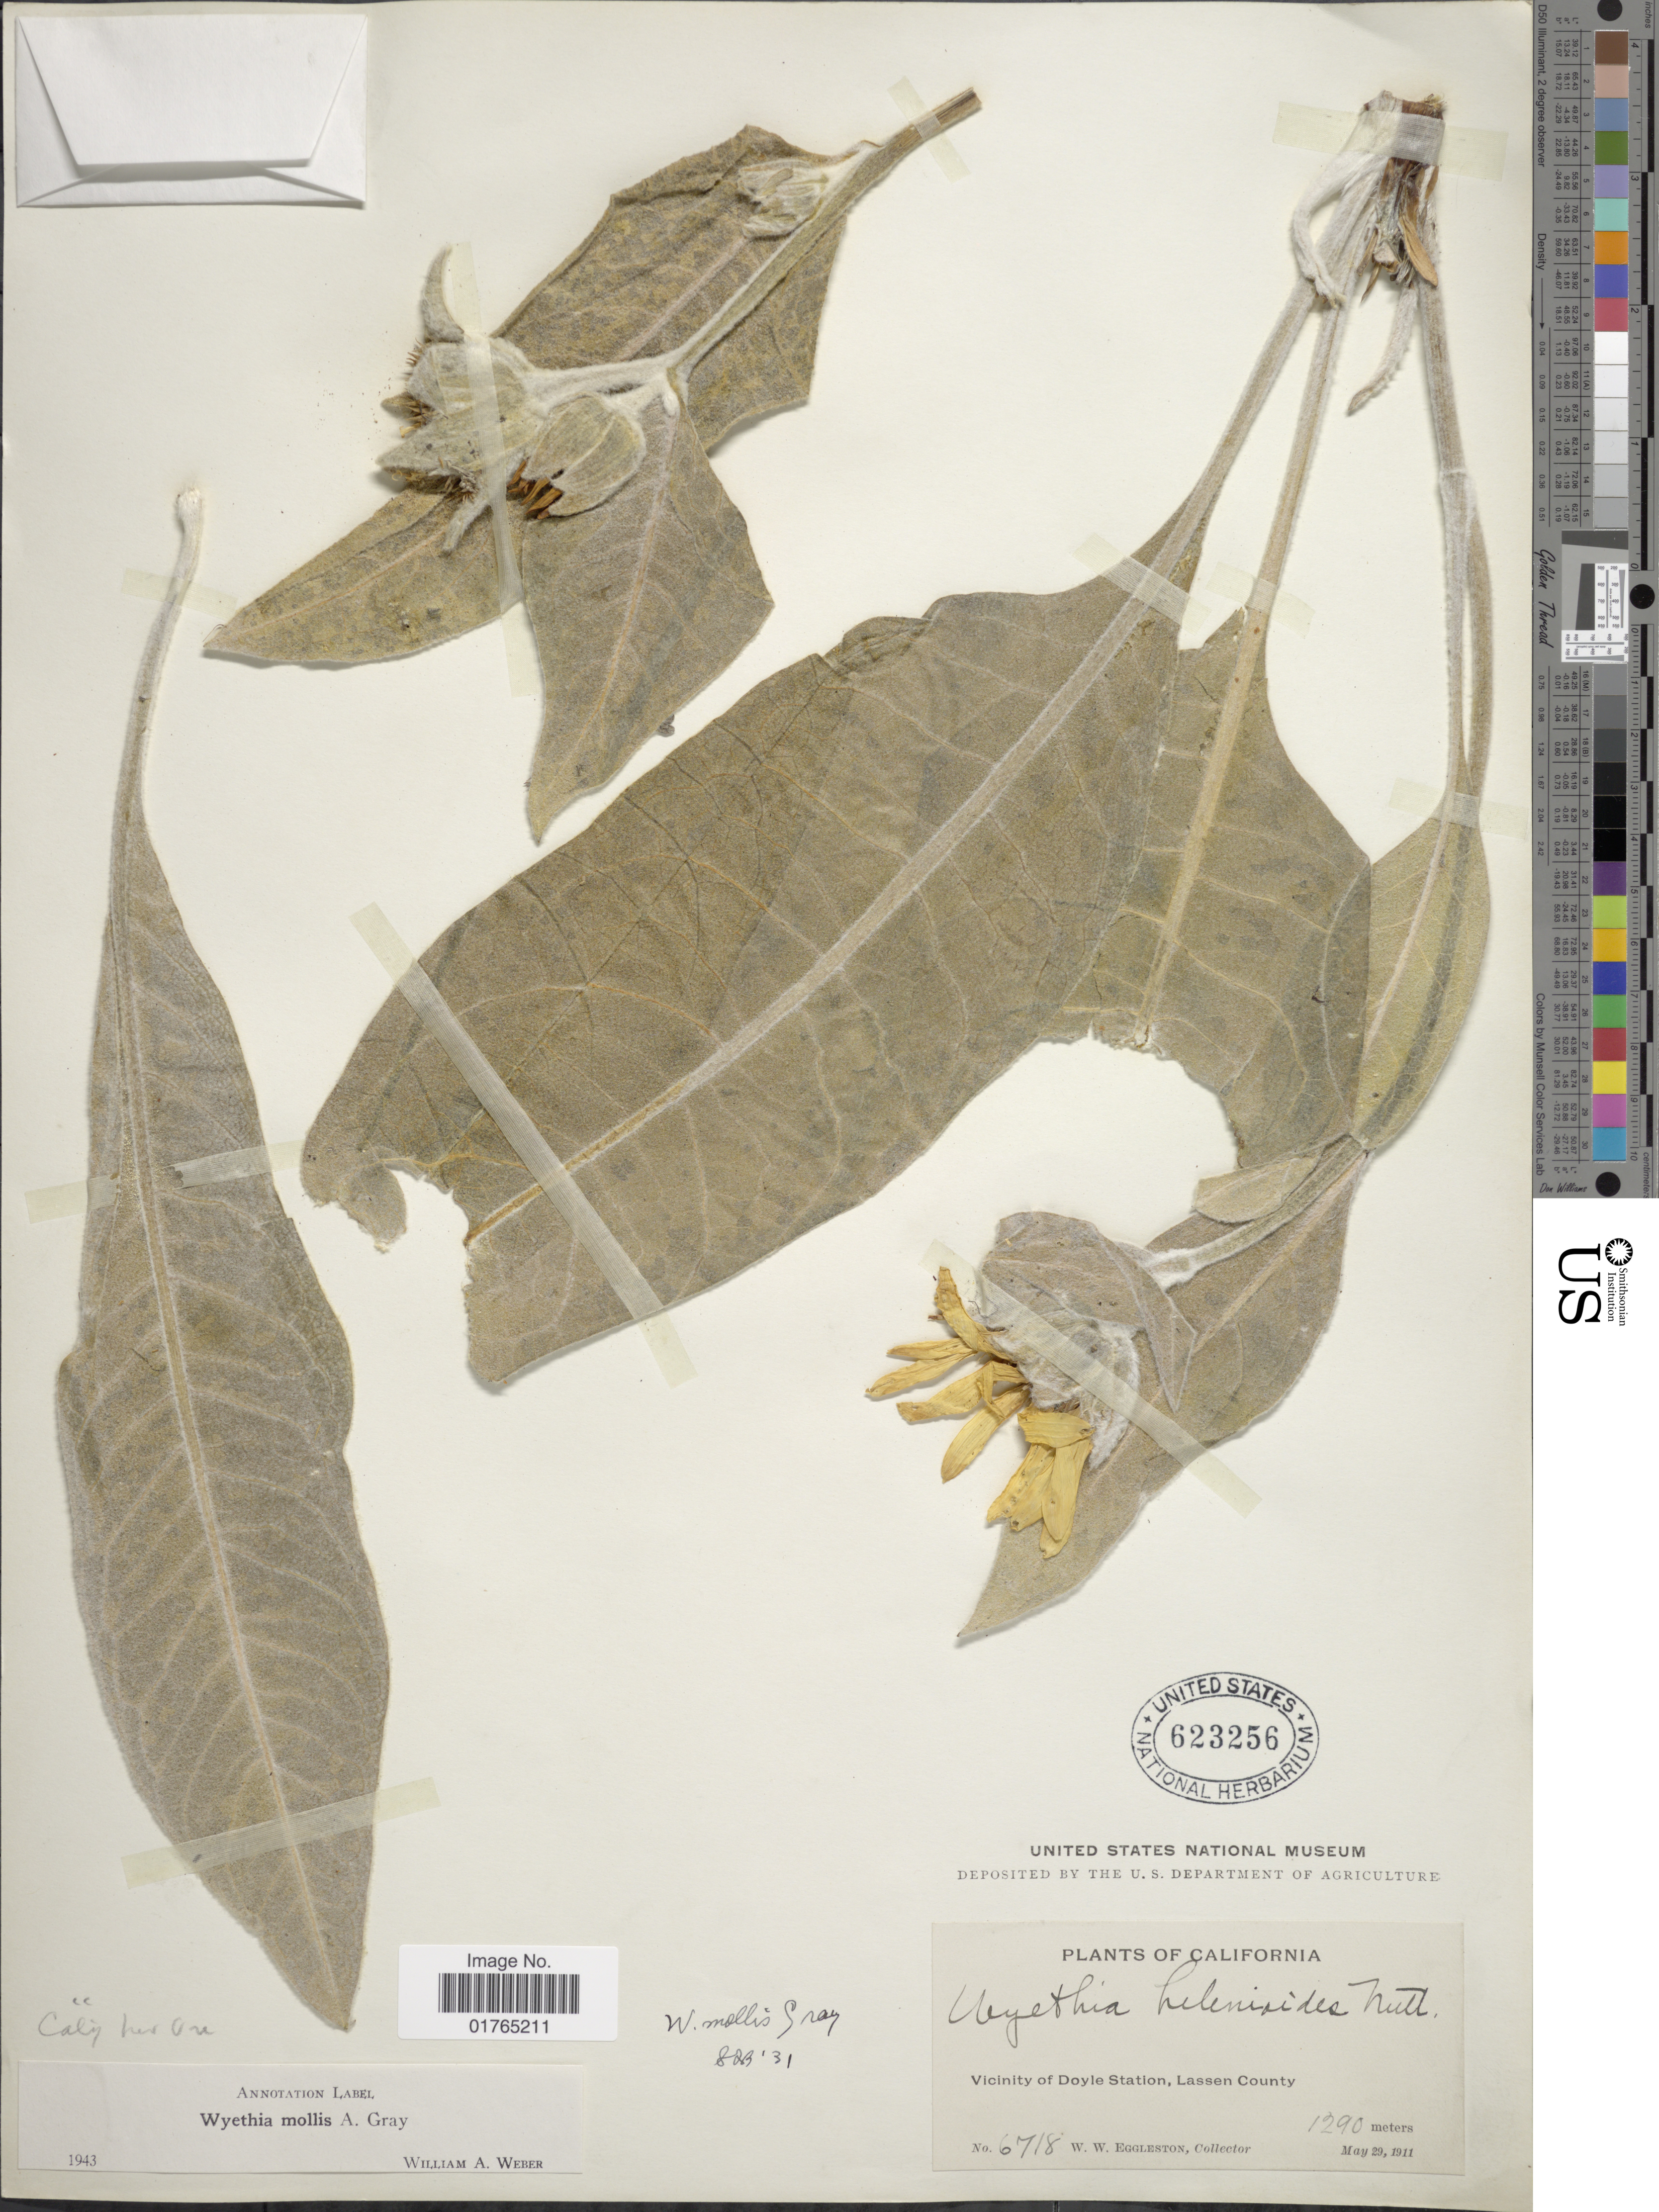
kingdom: Plantae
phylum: Tracheophyta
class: Magnoliopsida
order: Asterales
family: Asteraceae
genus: Wyethia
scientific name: Wyethia mollis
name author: A. Gray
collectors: W. W. Eggleston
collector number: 6718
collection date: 1911-05-29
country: United States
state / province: California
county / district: Lassen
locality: Vicinity of Doyle Station, Lassen County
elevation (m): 1290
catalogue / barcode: US 623256